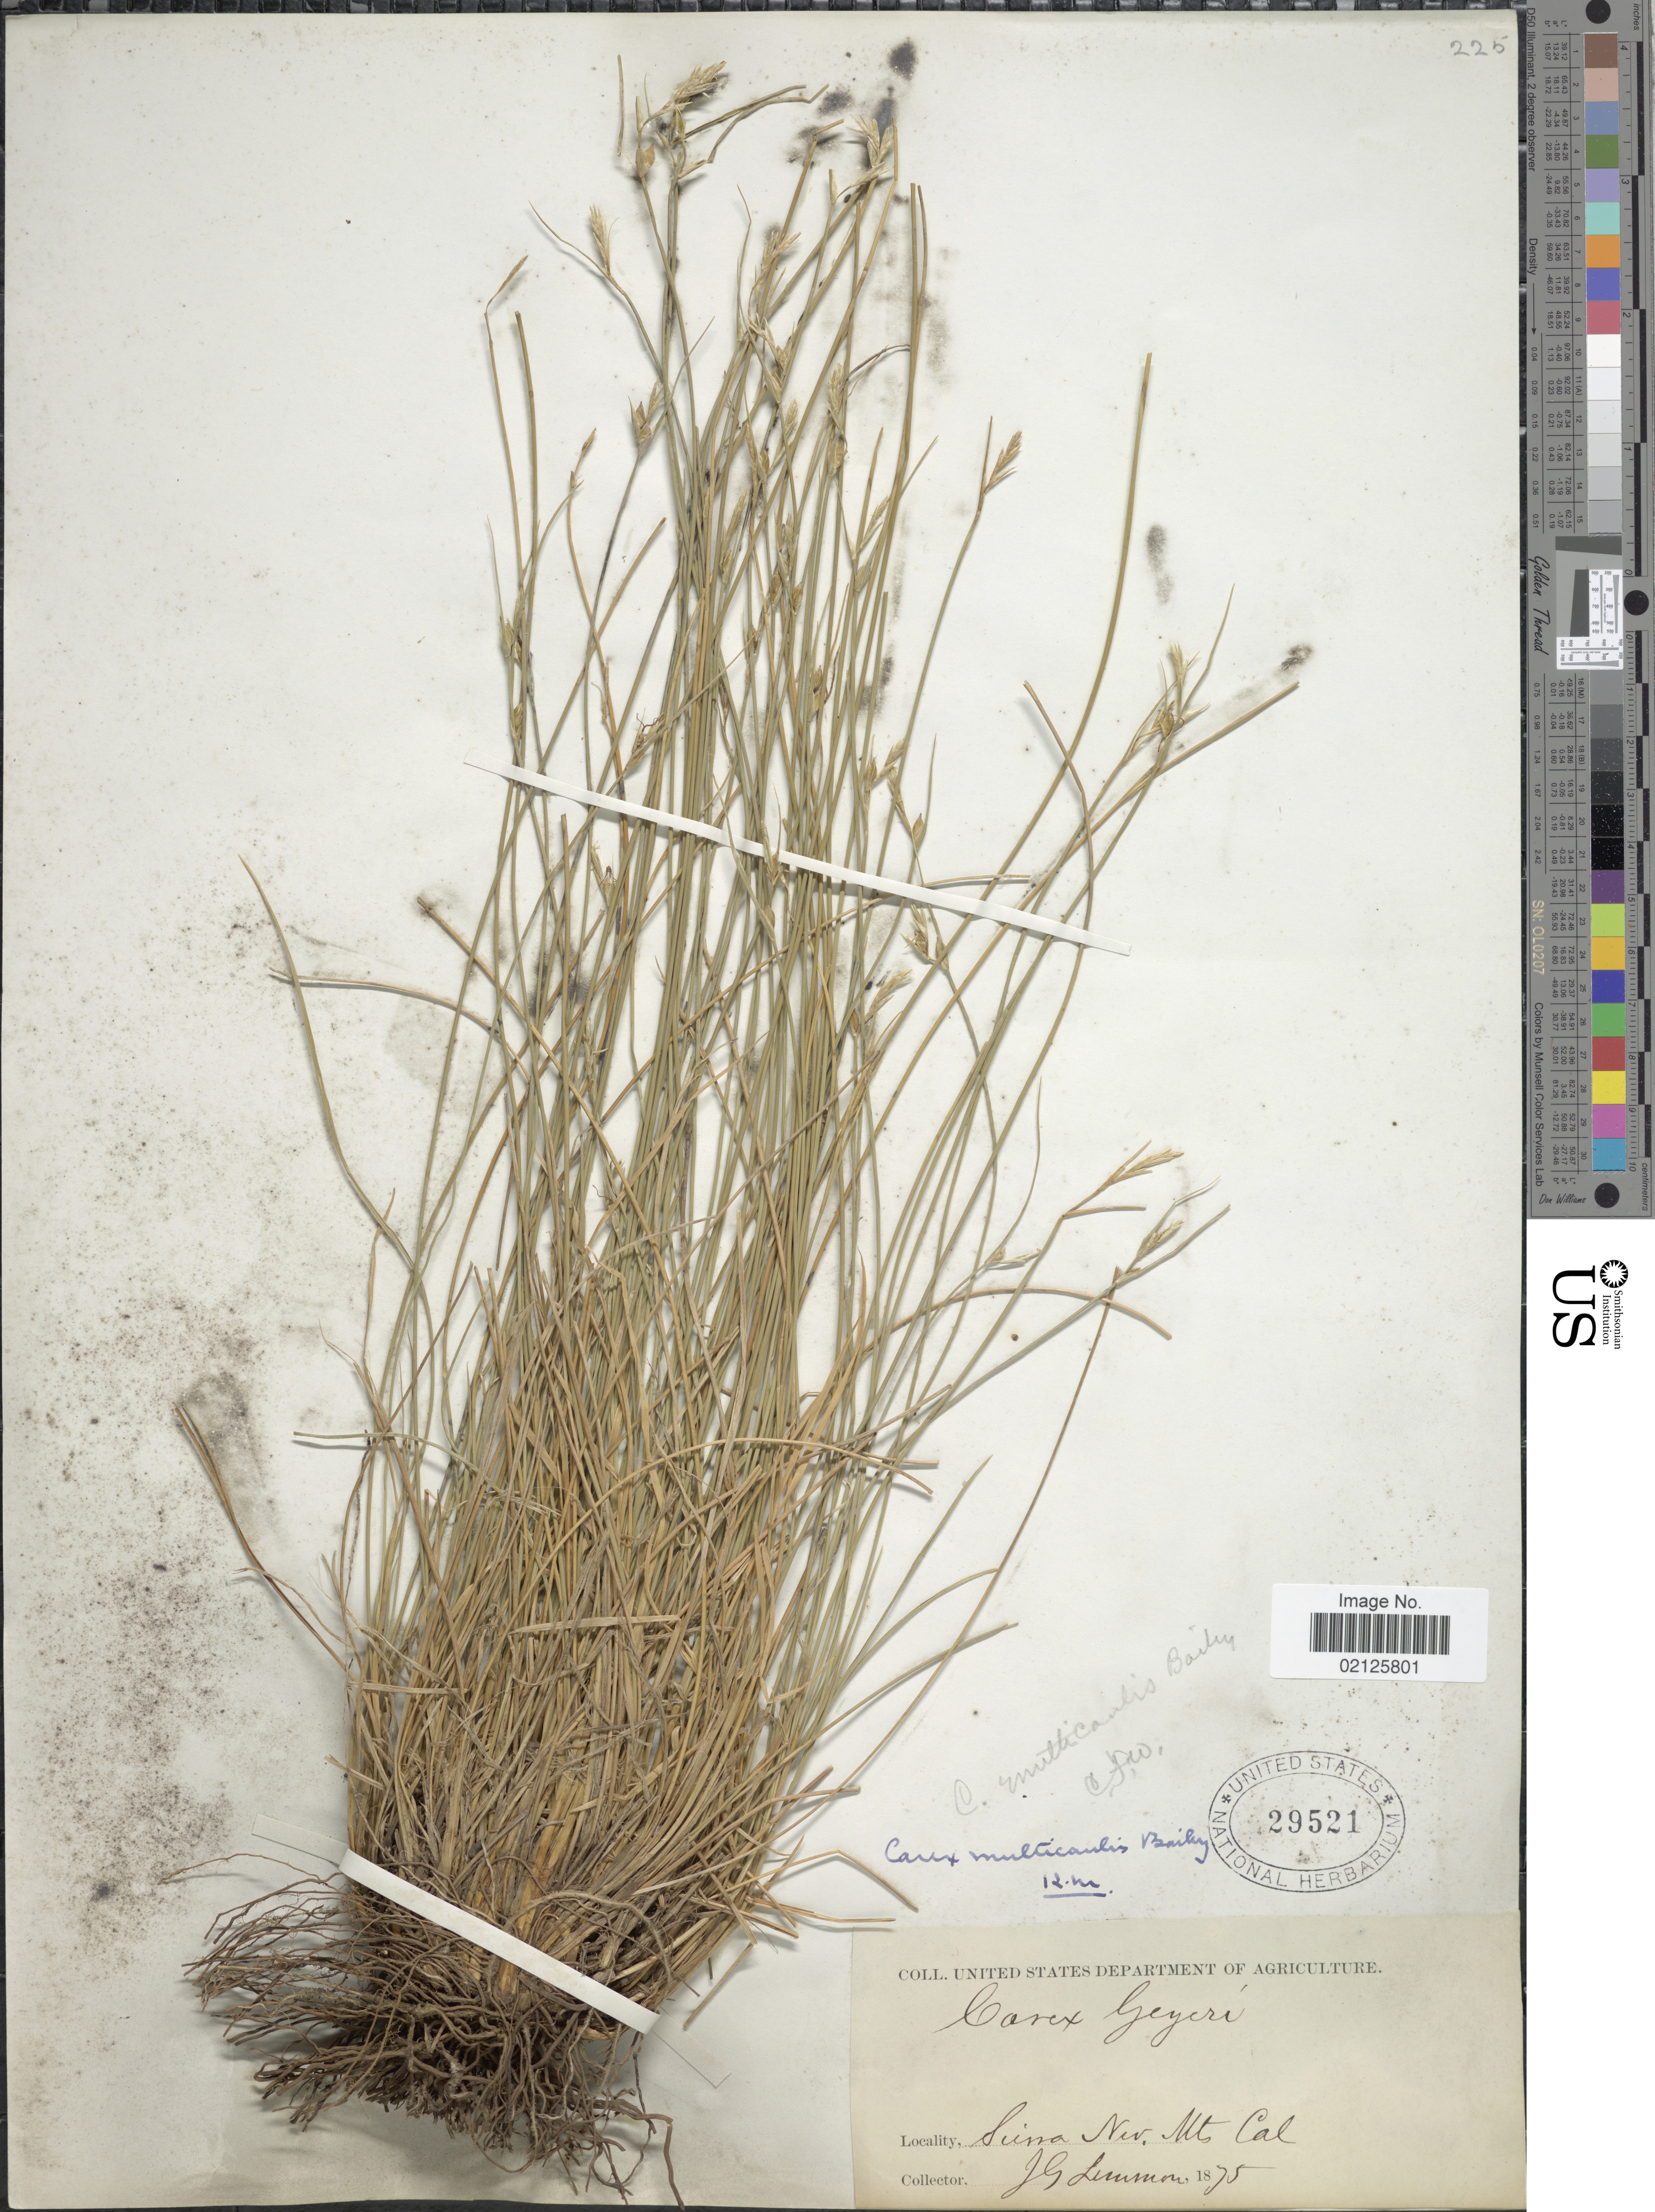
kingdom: Plantae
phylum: Tracheophyta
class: Liliopsida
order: Poales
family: Cyperaceae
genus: Carex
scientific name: Carex multicaulis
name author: L.H. Bailey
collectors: J. Lemmon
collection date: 1875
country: United States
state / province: California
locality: Sierra Nev. Mts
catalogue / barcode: US 29521